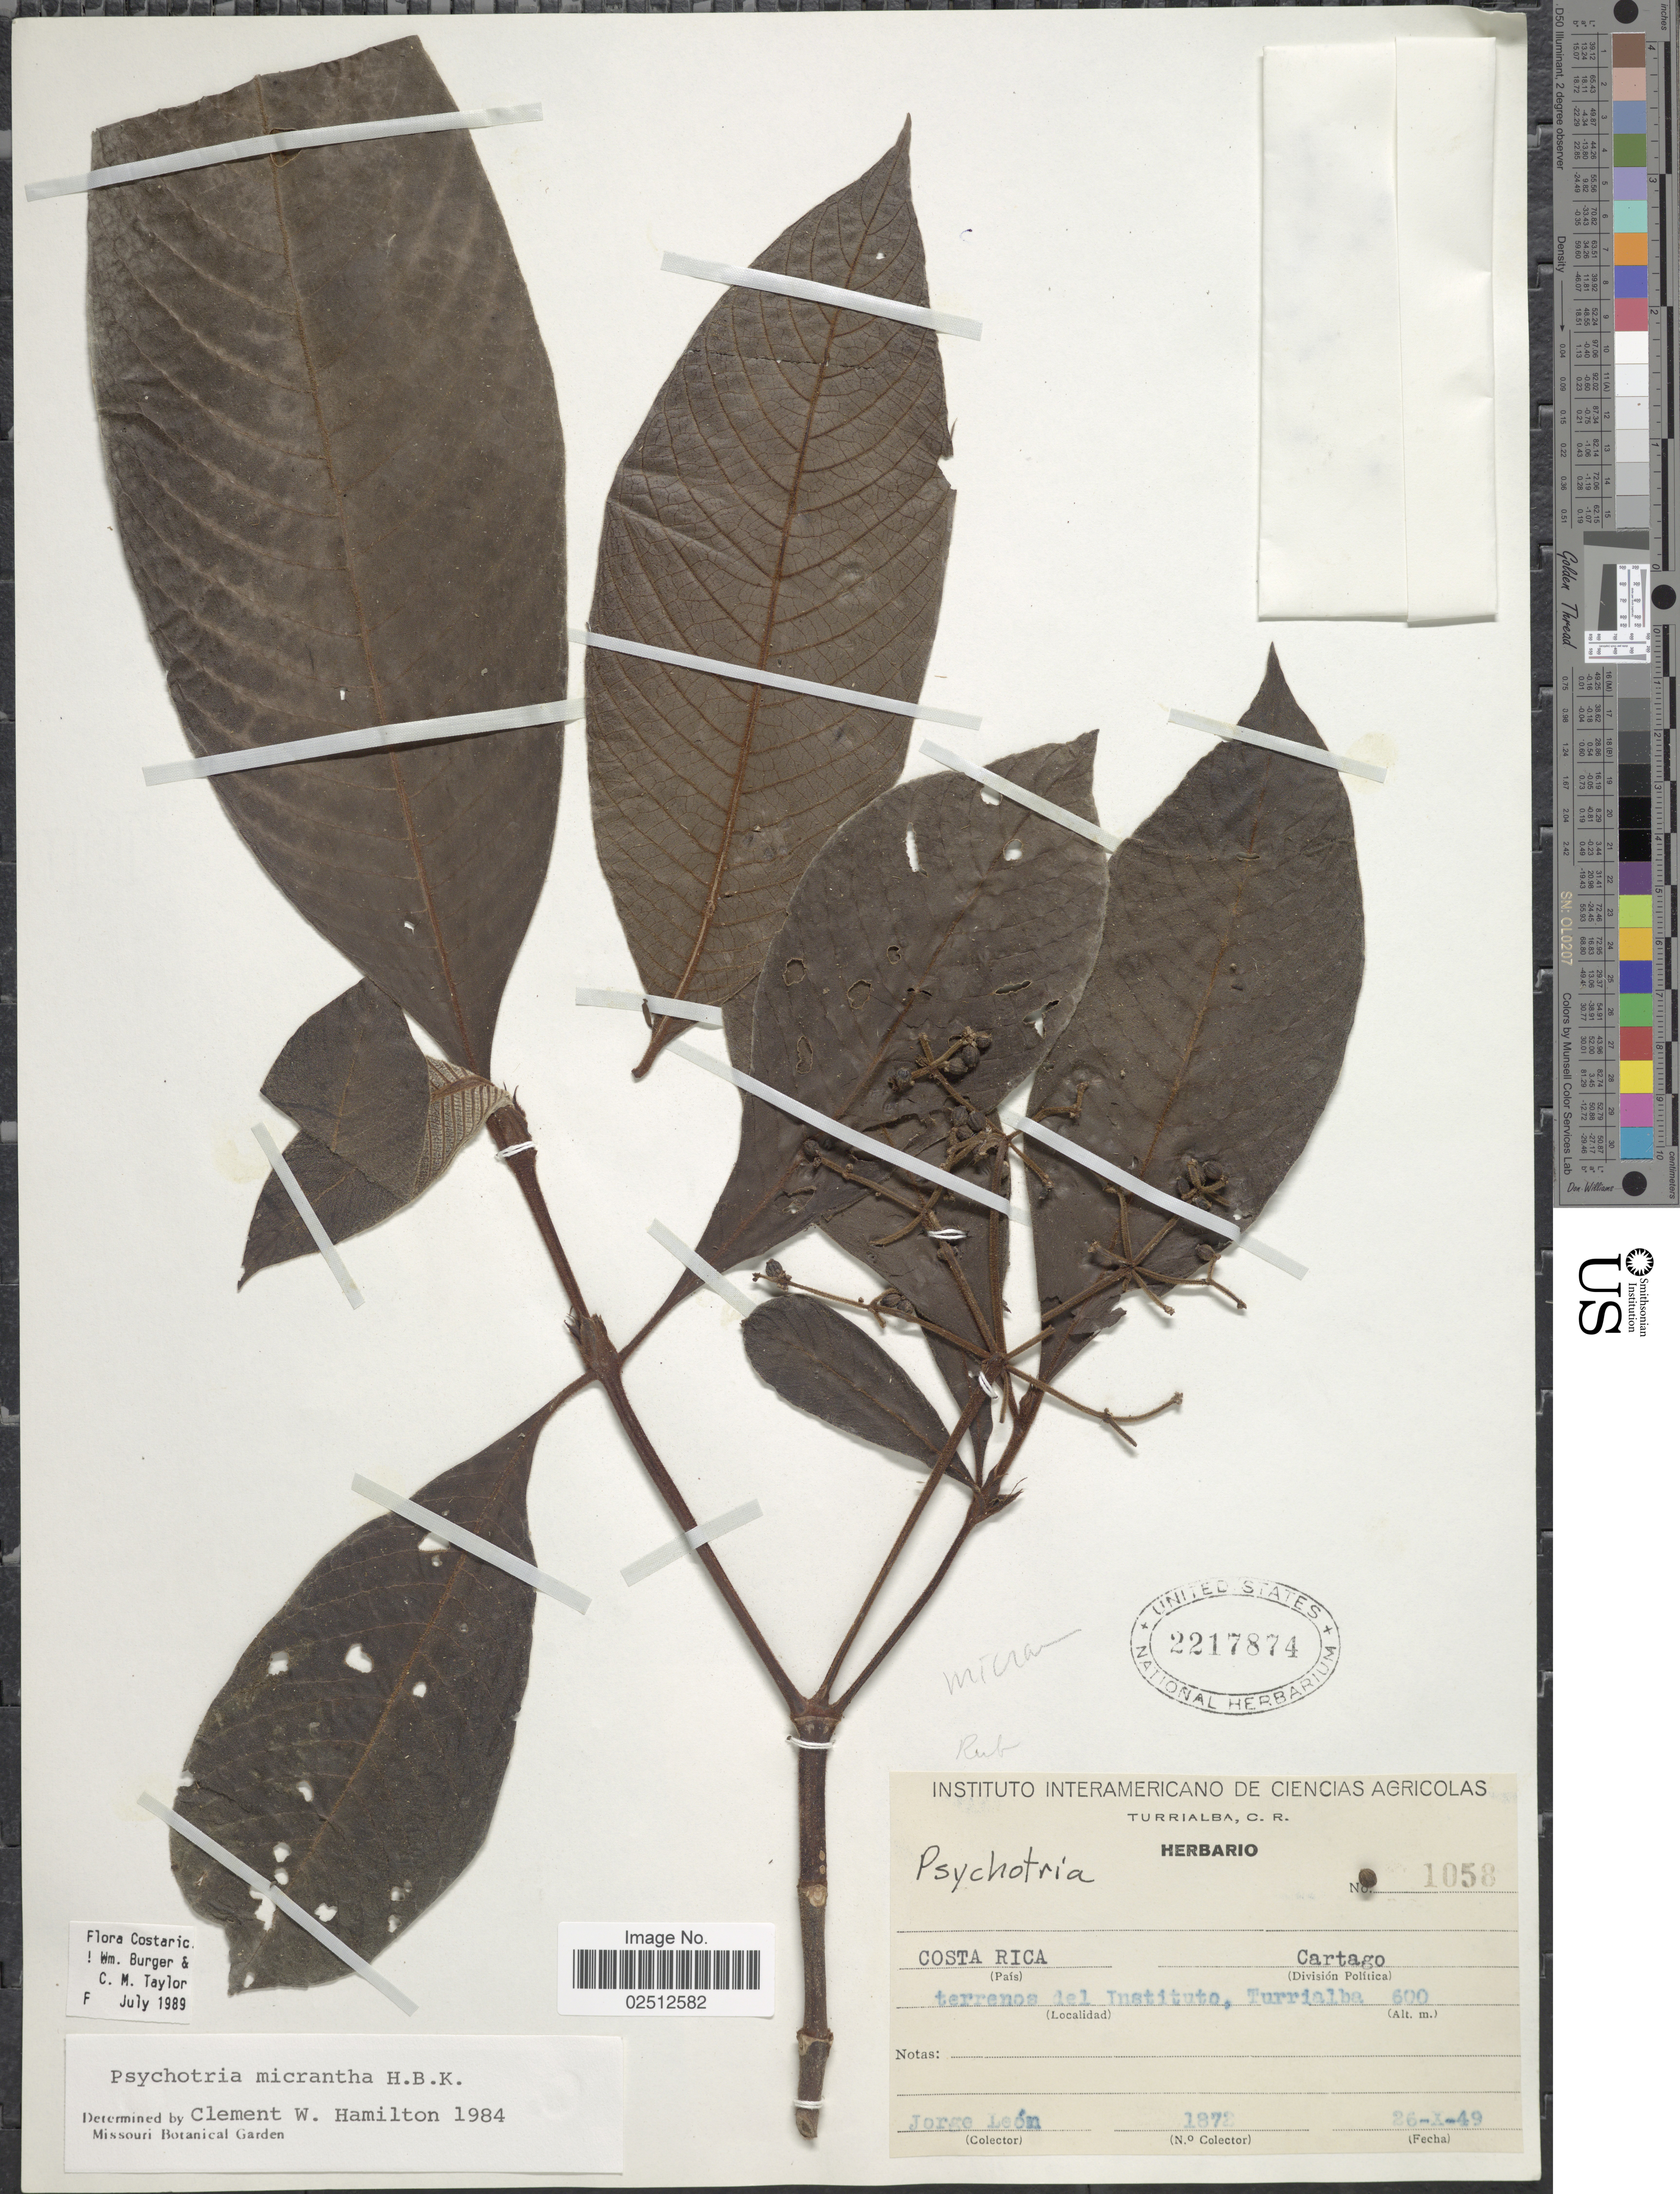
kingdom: Plantae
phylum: Tracheophyta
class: Magnoliopsida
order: Gentianales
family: Rubiaceae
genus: Psychotria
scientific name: Psychotria micrantha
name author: Kunth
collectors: J. León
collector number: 1872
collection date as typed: Transcribed d/m/y: 26/10/49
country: Costa Rica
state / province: Cartago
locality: Terrenos del Instituto, Turrialba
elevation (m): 600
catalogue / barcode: US 2217874